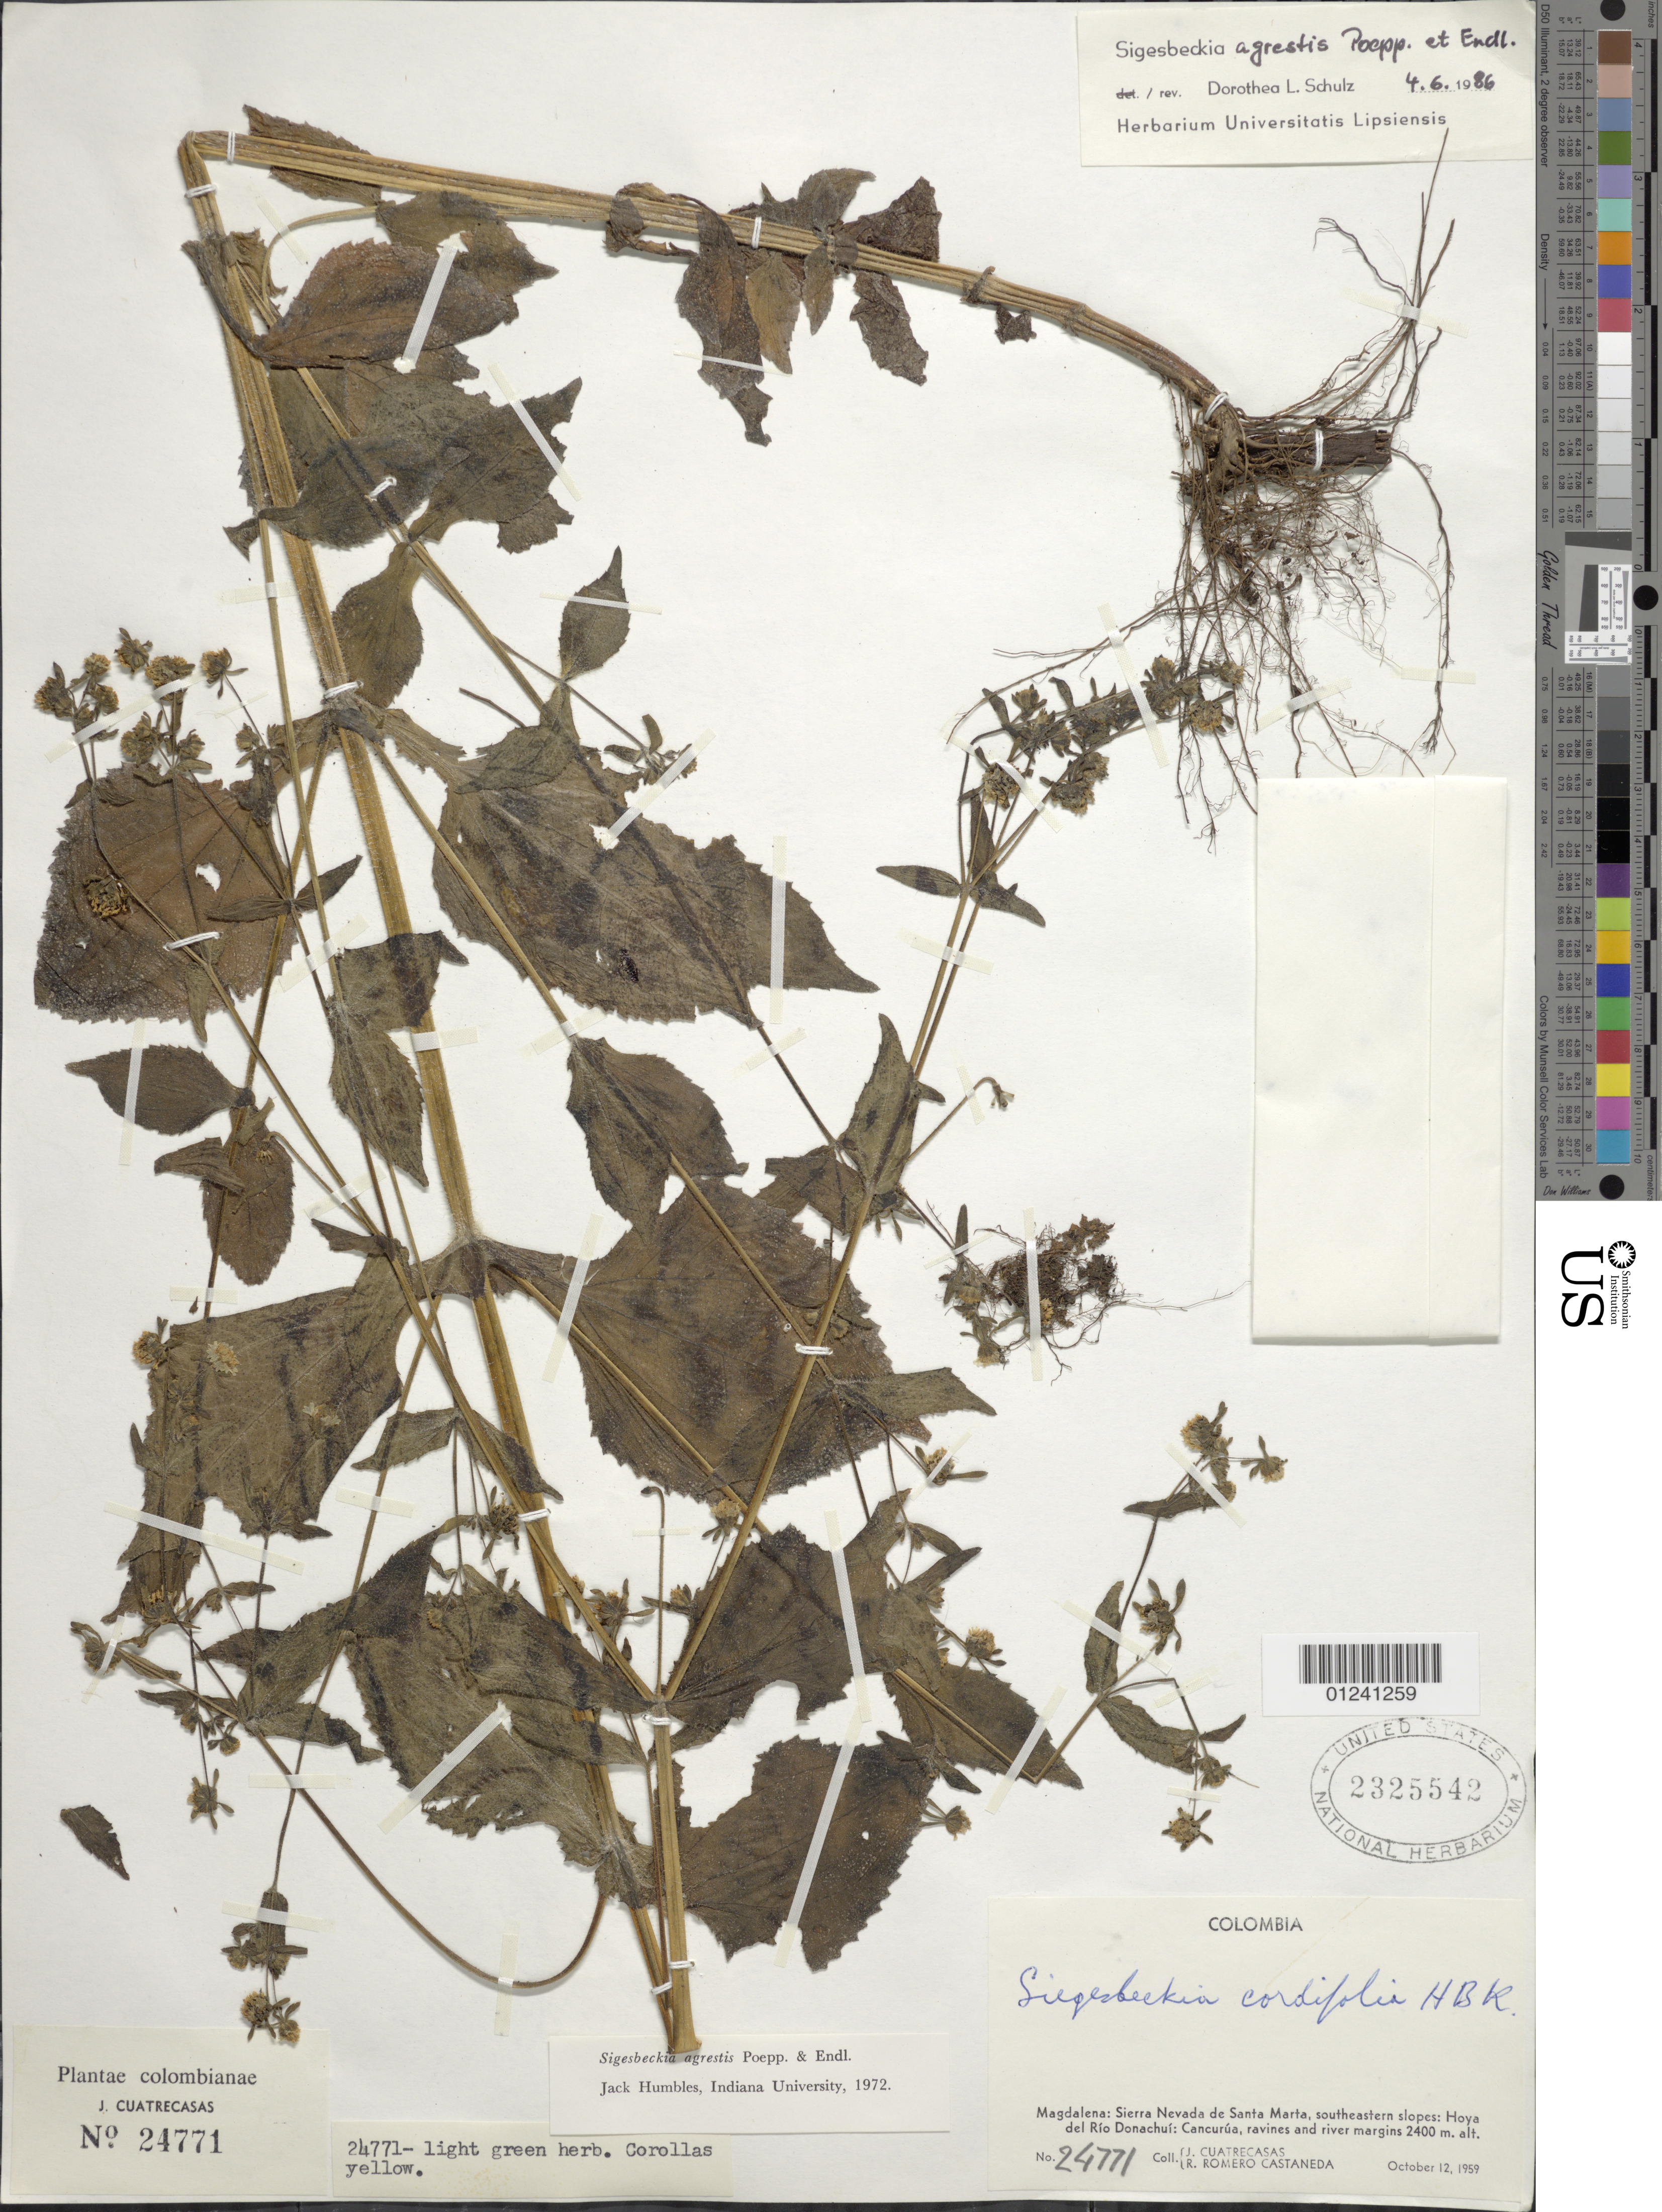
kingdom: Plantae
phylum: Tracheophyta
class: Magnoliopsida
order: Asterales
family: Asteraceae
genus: Sigesbeckia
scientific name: Sigesbeckia agrestis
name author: Poepp.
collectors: J. Cuatrecasas & R. Romero Castañeda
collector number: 24771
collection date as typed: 12 Oct 1959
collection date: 1959-10-12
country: Colombia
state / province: Magdalena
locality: Sierra de Santa Marta, SE slopes, Hoya del Rio Donachui, Cancurua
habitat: Ravines and river margins.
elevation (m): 2400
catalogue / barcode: US 2325542